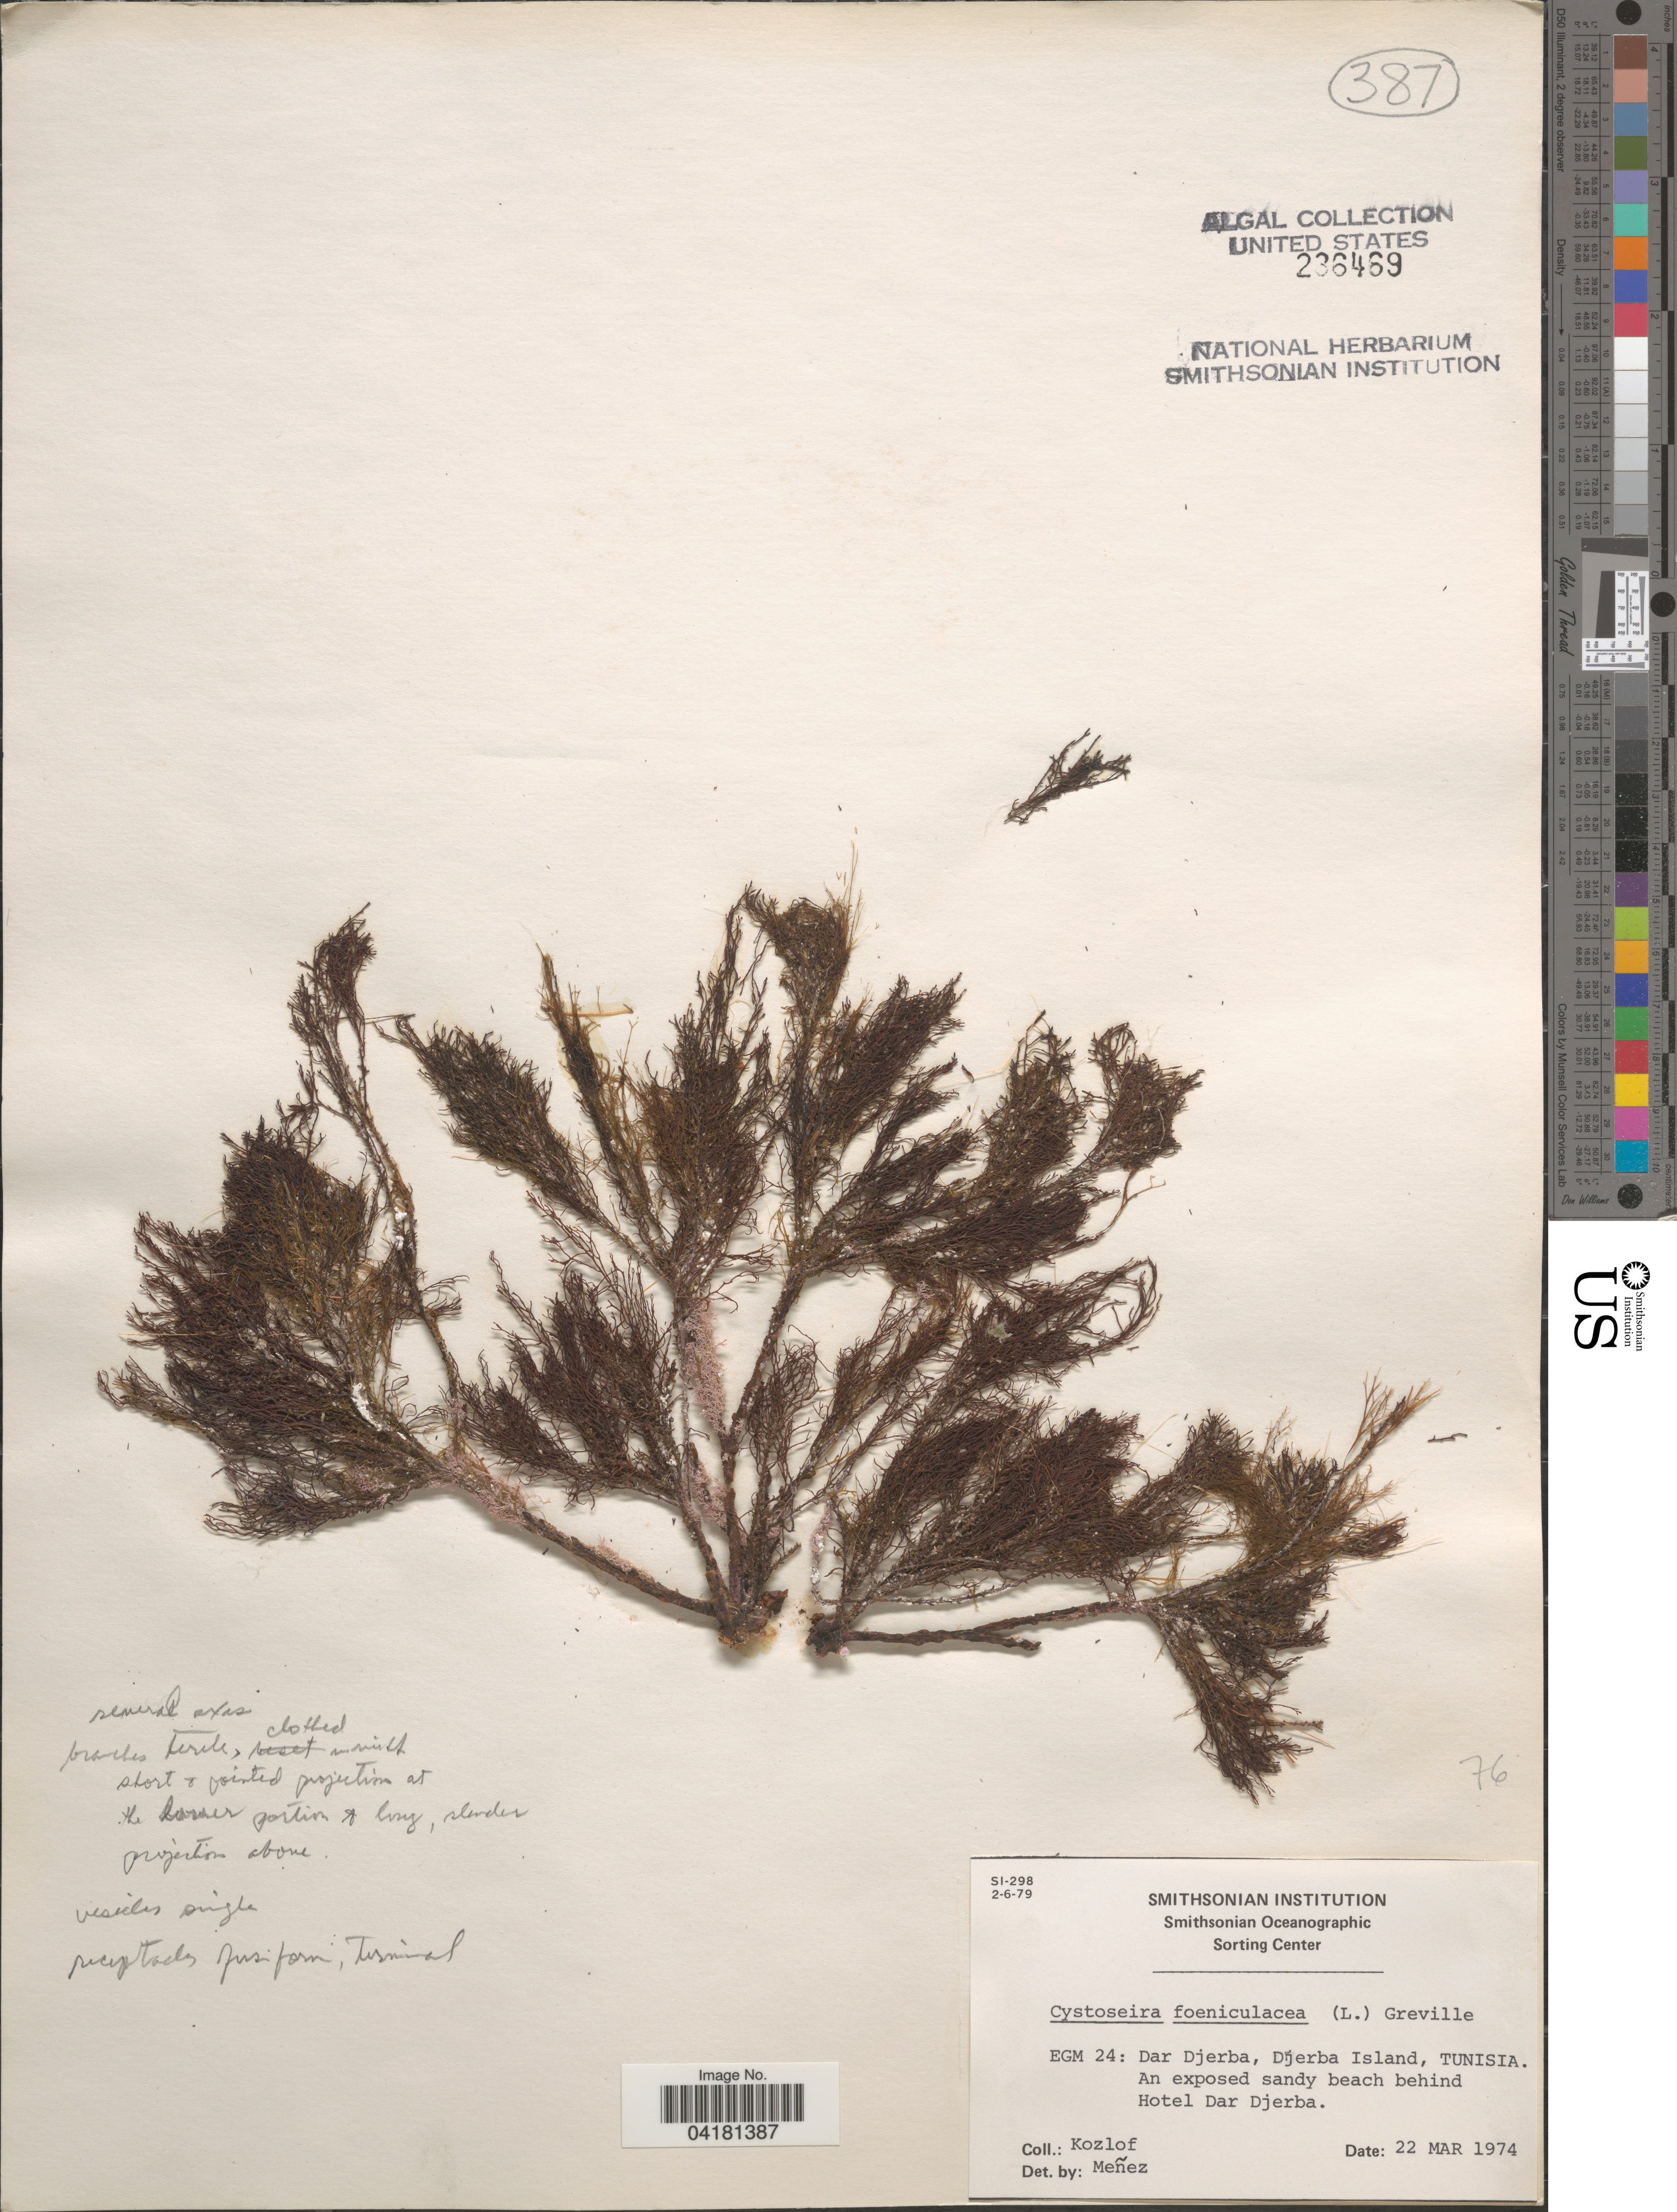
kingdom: Chromista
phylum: Ochrophyta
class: Phaeophyceae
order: Fucales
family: Sargassaceae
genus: Cystoseira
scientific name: Cystoseira foeniculacea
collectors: Kozlof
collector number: EGM24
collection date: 1974-03-22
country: Tunisia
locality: Dar Djerba, Djerba Island. An exposed sandy beach behind Hotel Dar Djerba.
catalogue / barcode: US 236469